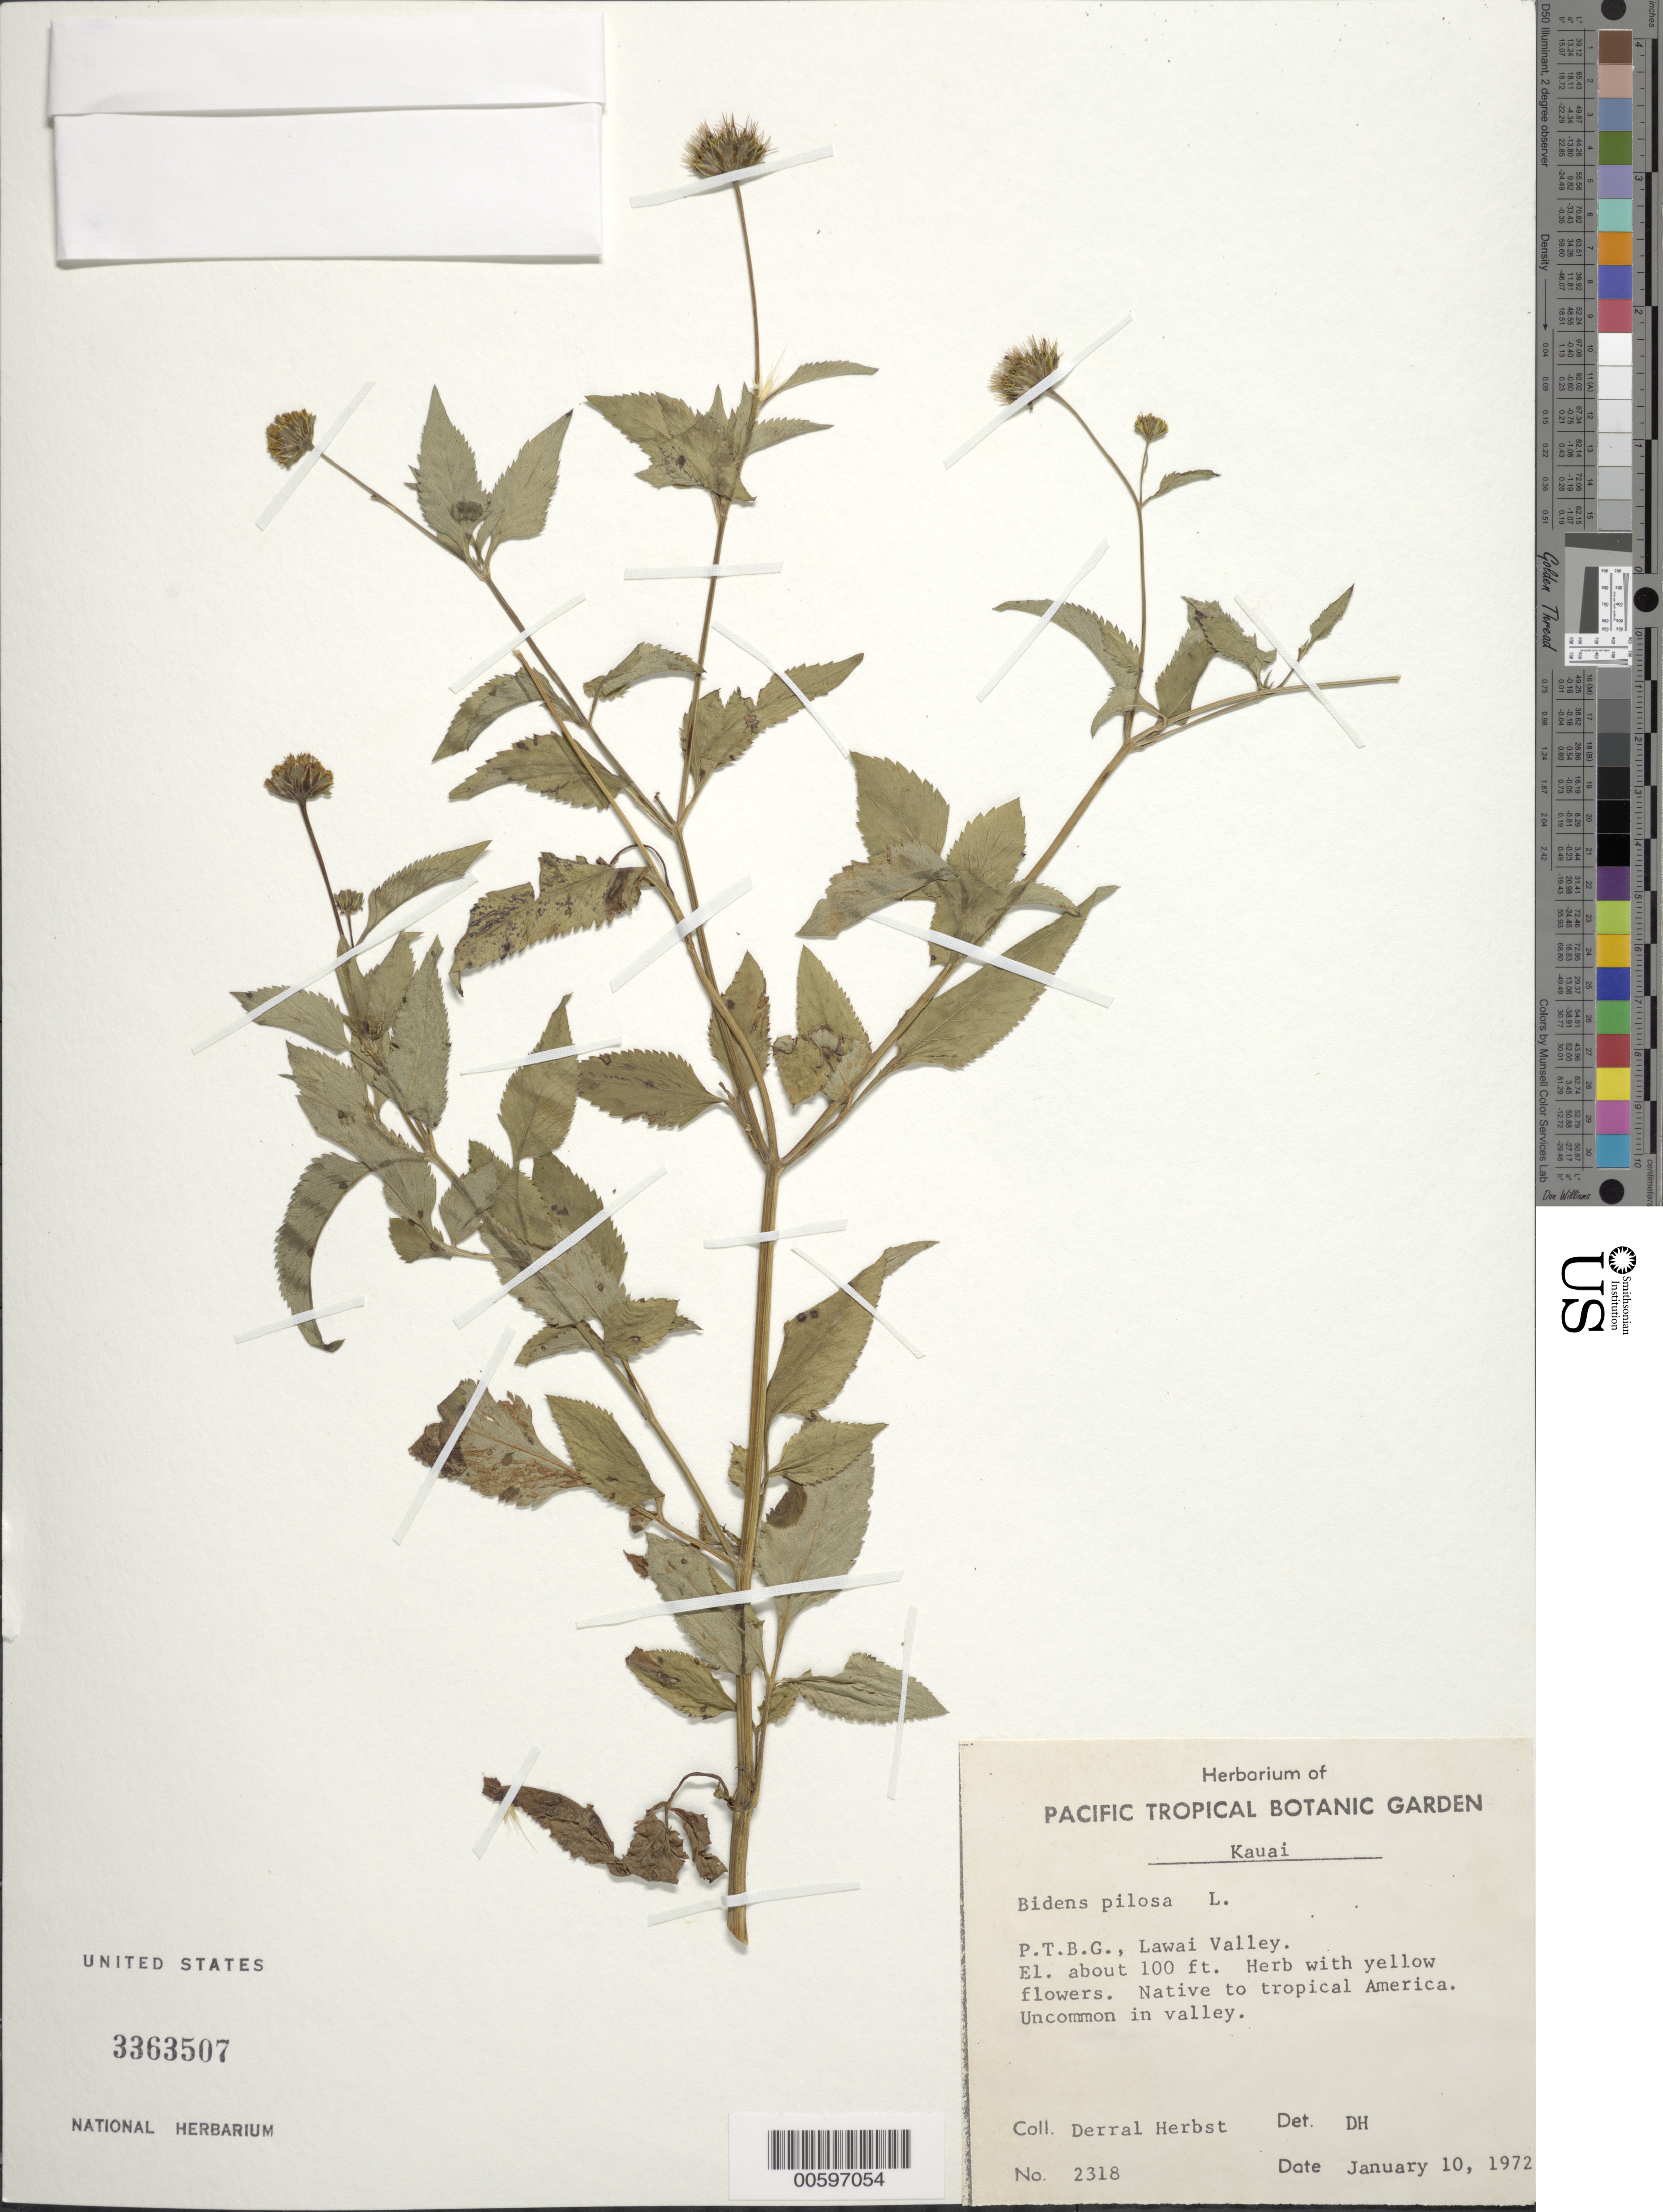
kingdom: Plantae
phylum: Tracheophyta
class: Magnoliopsida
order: Asterales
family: Asteraceae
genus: Bidens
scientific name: Bidens pilosa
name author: L.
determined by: Herbst, D. R.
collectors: D. R. Herbst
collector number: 2318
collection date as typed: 10 Jan 1972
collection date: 1972-01-10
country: United States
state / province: Hawaii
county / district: Kauai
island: Kaua'i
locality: P.T.B.G., Lawai Valley.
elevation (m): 30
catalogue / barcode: US 3363507